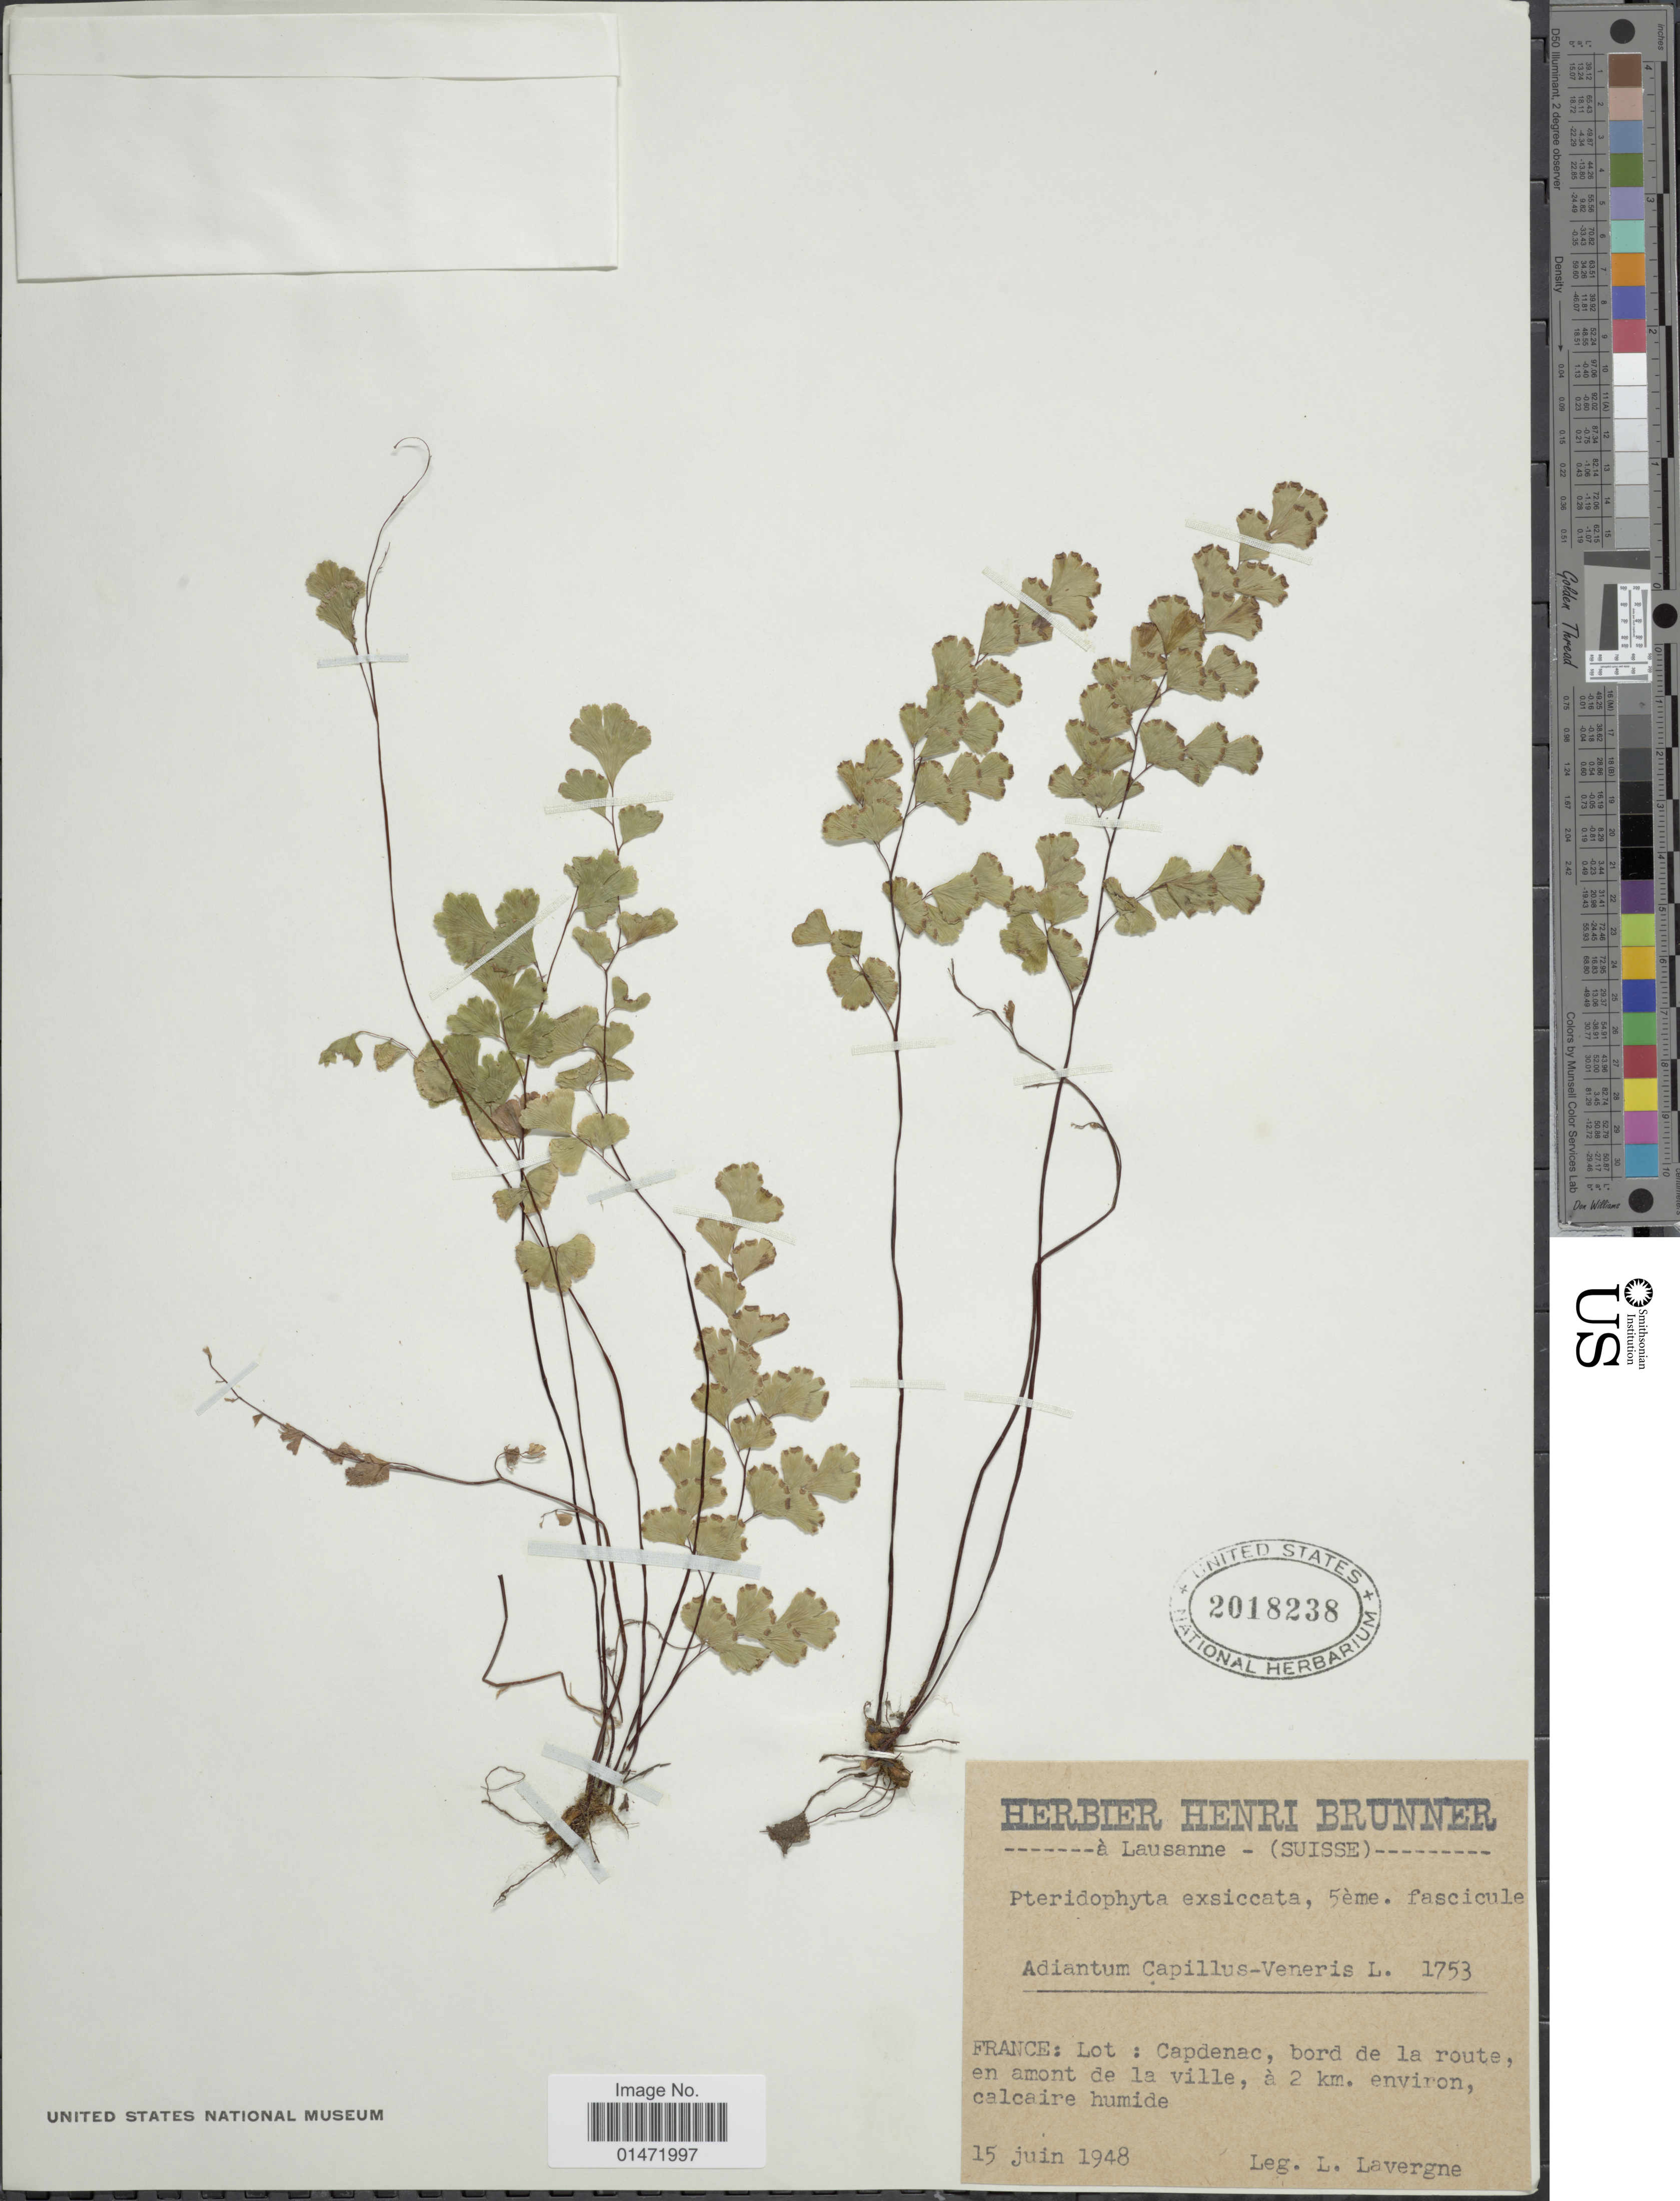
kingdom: Plantae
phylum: Tracheophyta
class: Polypodiopsida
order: Polypodiales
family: Pteridaceae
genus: Adiantum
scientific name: Adiantum capillus-veneris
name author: L.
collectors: L. Lavergne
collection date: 1948-06-15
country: France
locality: Lot: Capdenac, bord de la route, en amont de la ville, à 2 km. environ, calcaire humide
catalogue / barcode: US 2018238